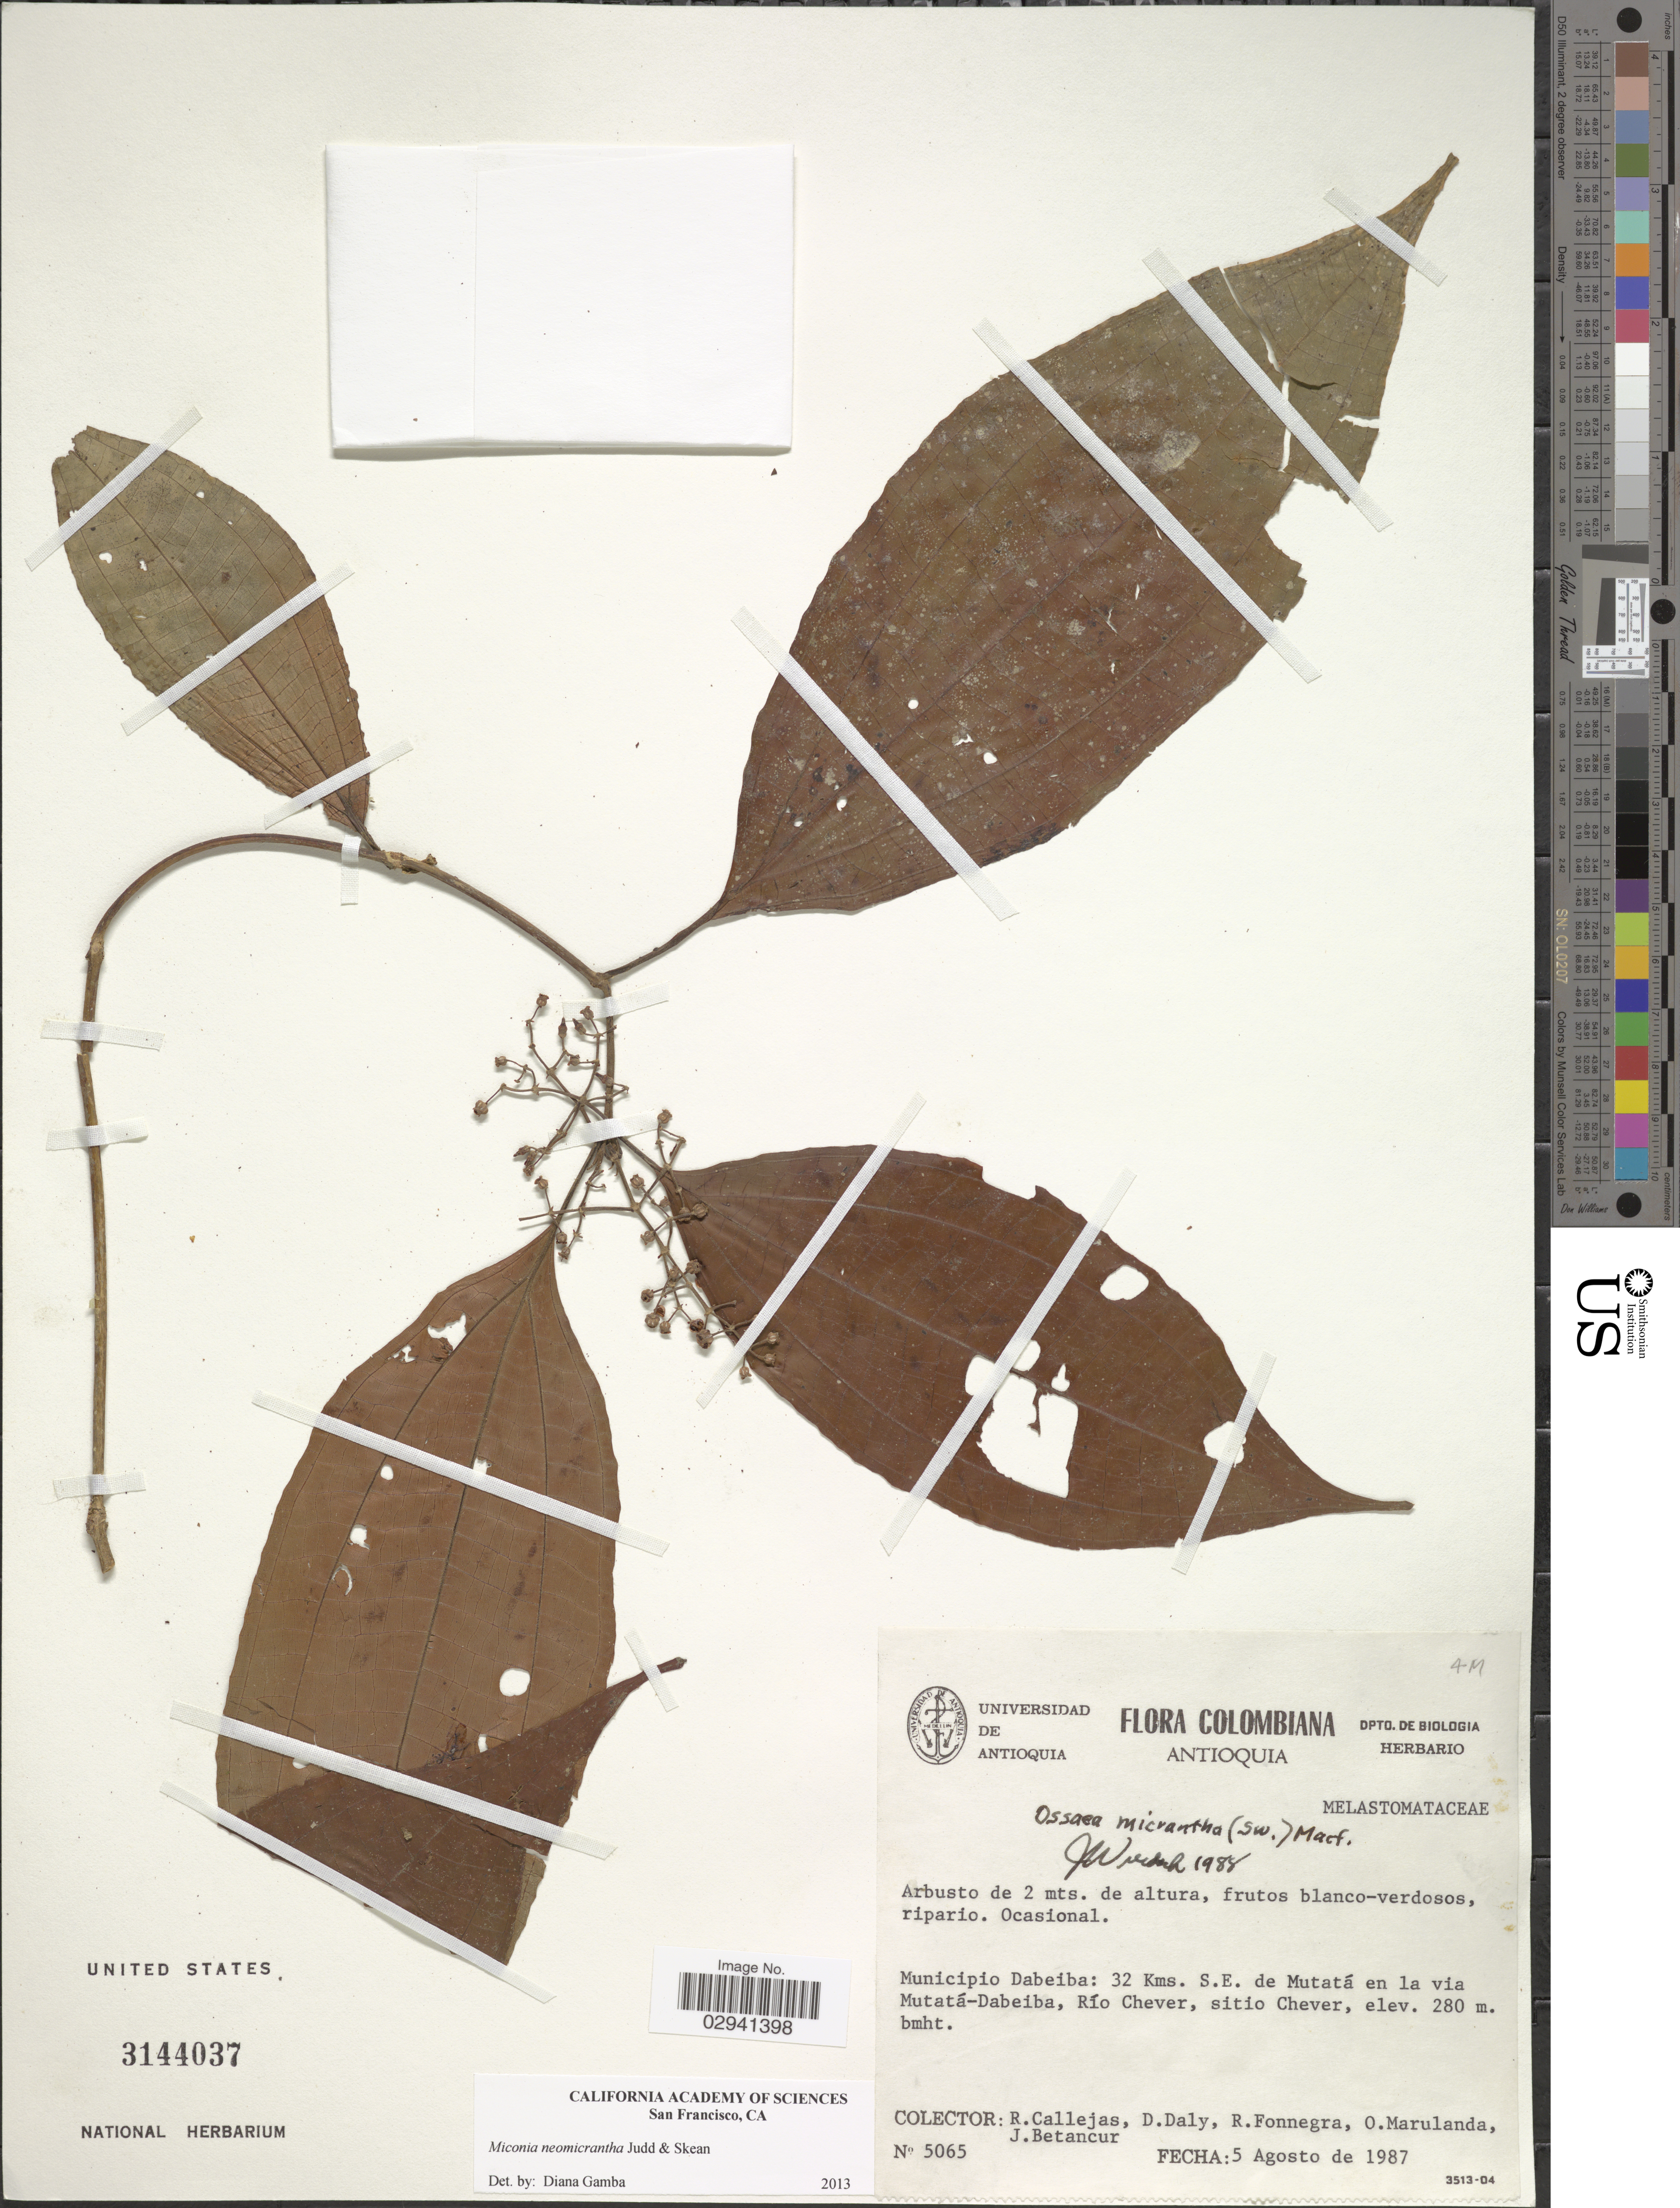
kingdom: Plantae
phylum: Tracheophyta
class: Magnoliopsida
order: Myrtales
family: Melastomataceae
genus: Miconia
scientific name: Miconia neomicrantha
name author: Judd & Skean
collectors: R. Callejas, D. C. Daly, R. Fonnegra G., O. Marulanda & J. Betancur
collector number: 5065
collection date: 1987-08-05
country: Colombia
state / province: Antioquia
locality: Municipio Dabeiba, 32 Kms. S.E. de Mutatá en la via Mutatá-Dabeida, Río Chever, sitio Chever.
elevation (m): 280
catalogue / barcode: US 3144037